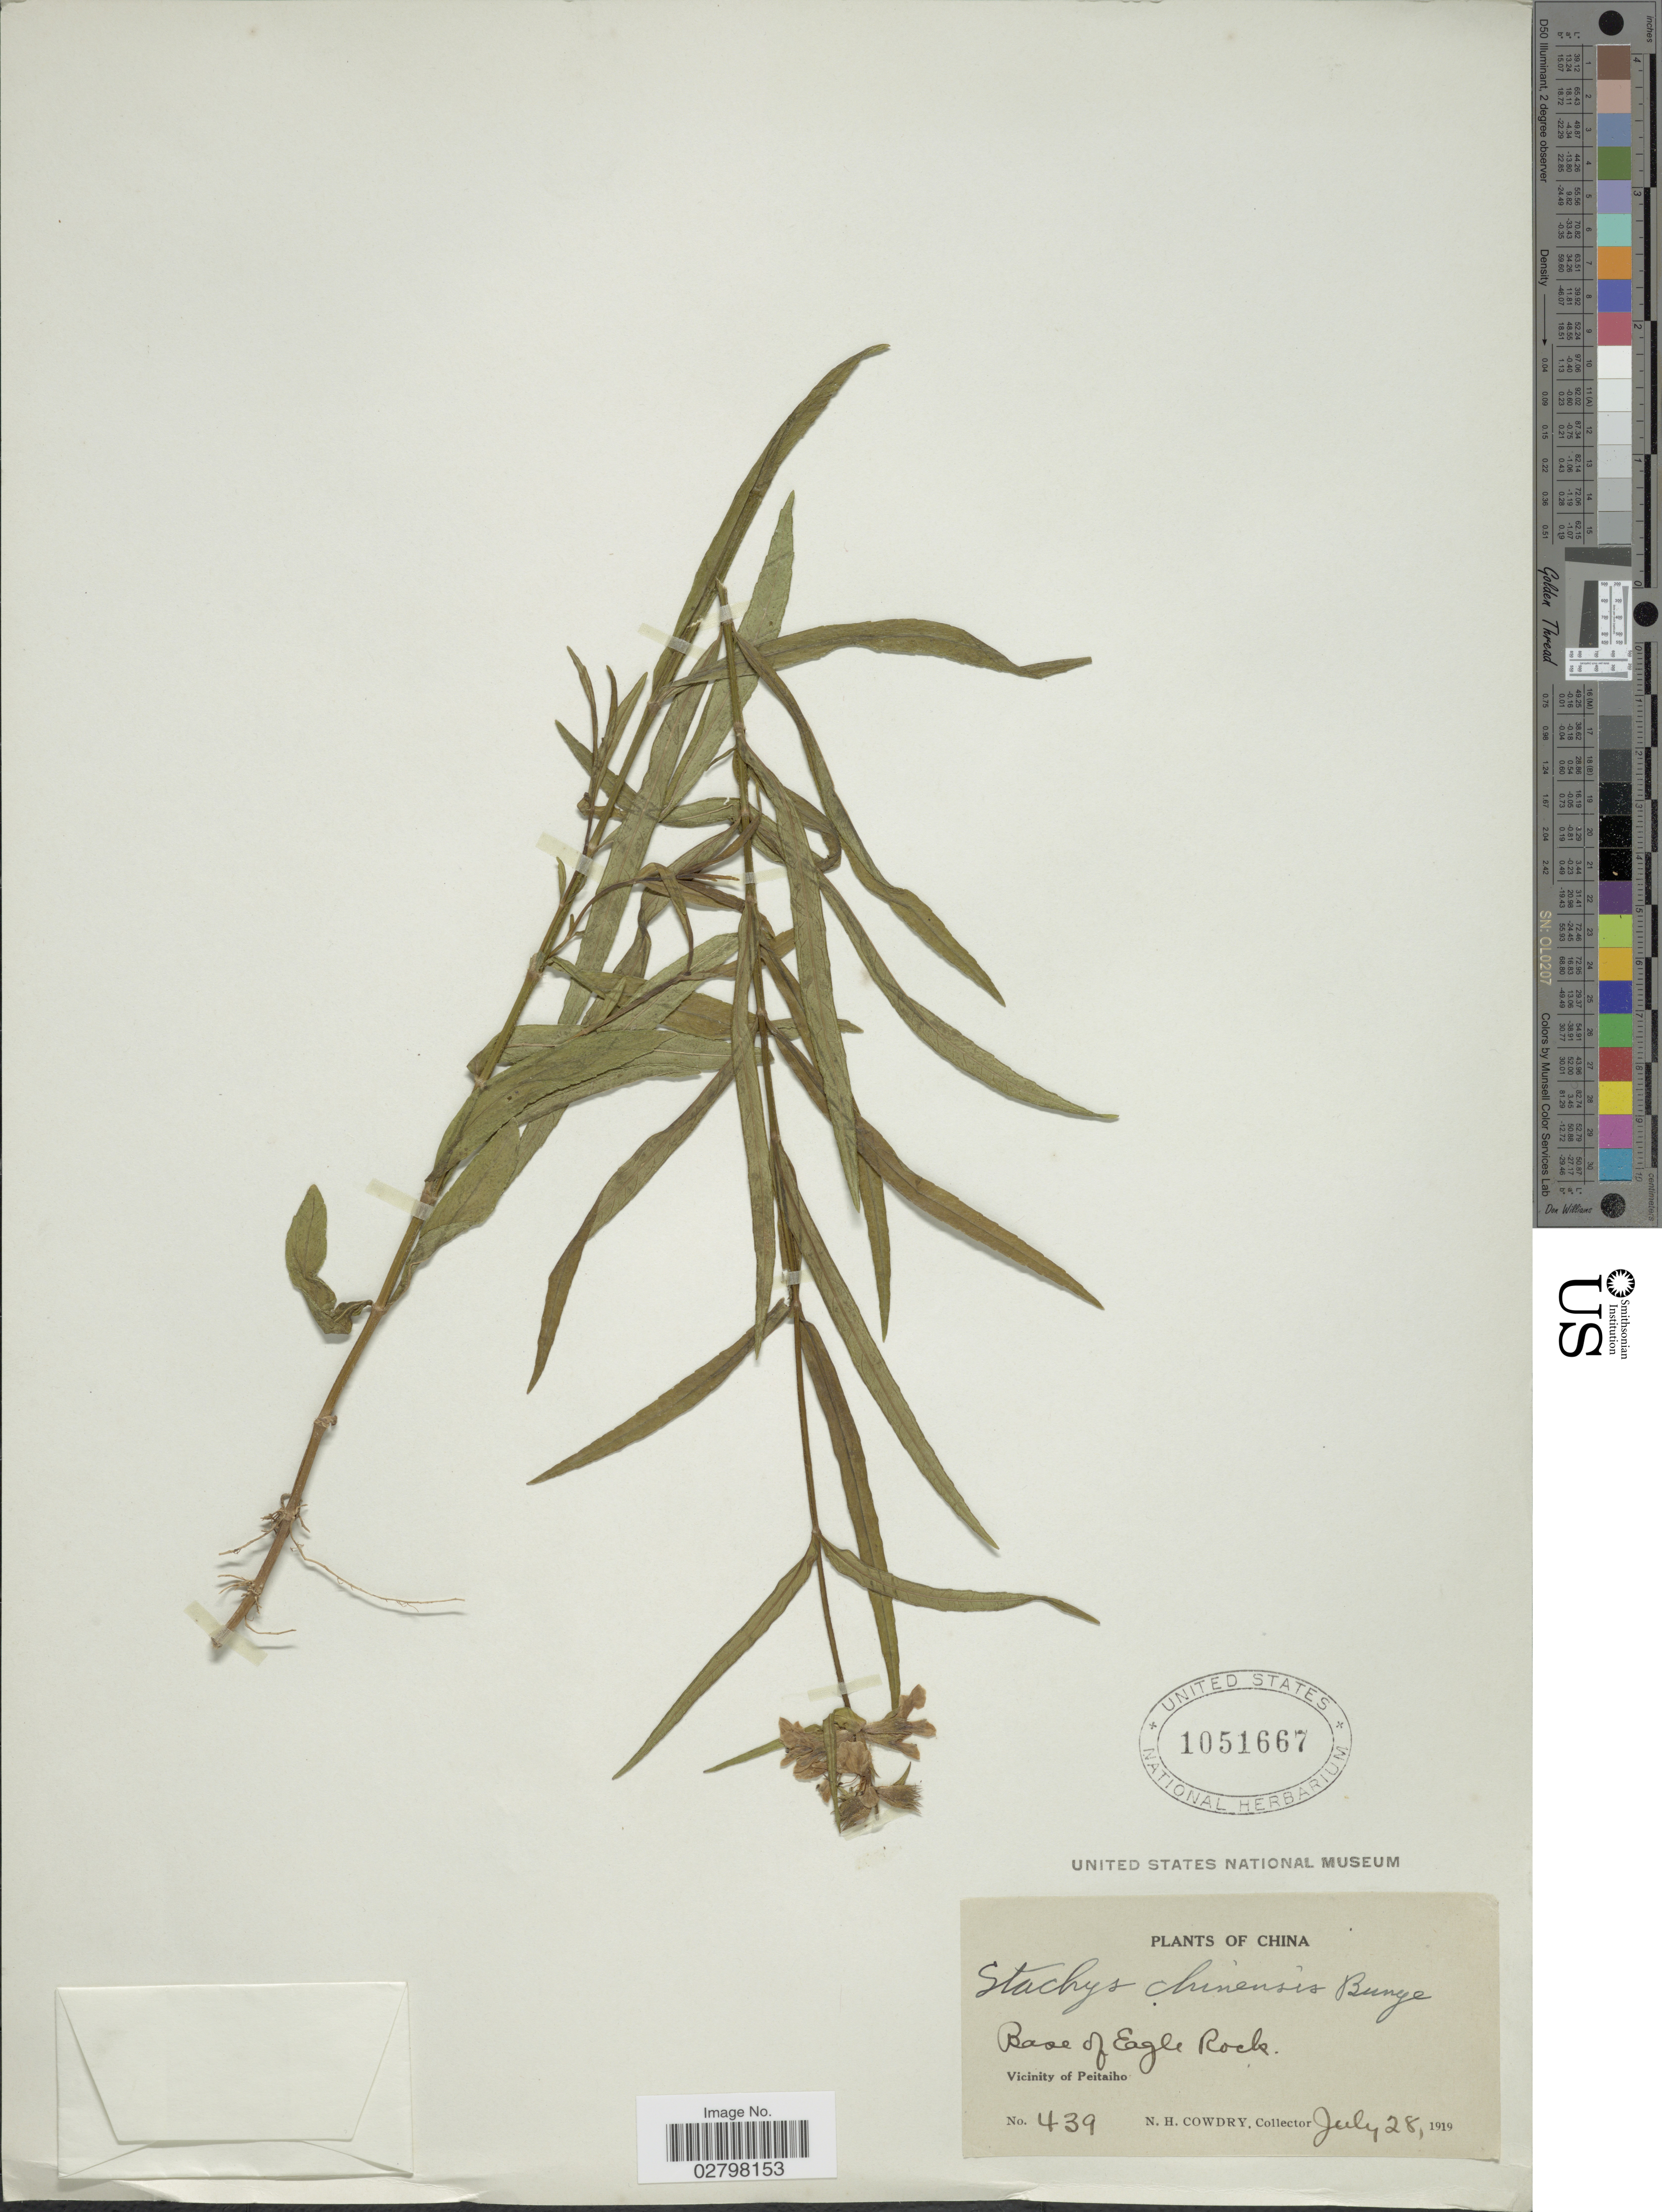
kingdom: Plantae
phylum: Tracheophyta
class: Magnoliopsida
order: Lamiales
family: Lamiaceae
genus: Stachys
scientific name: Stachys chinensis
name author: Bunge ex Benth.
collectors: N. H. Cowdry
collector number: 439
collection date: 1919-07-28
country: China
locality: Base of Eagle Rock. Vicinity of Peitaiho.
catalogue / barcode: US 1051667